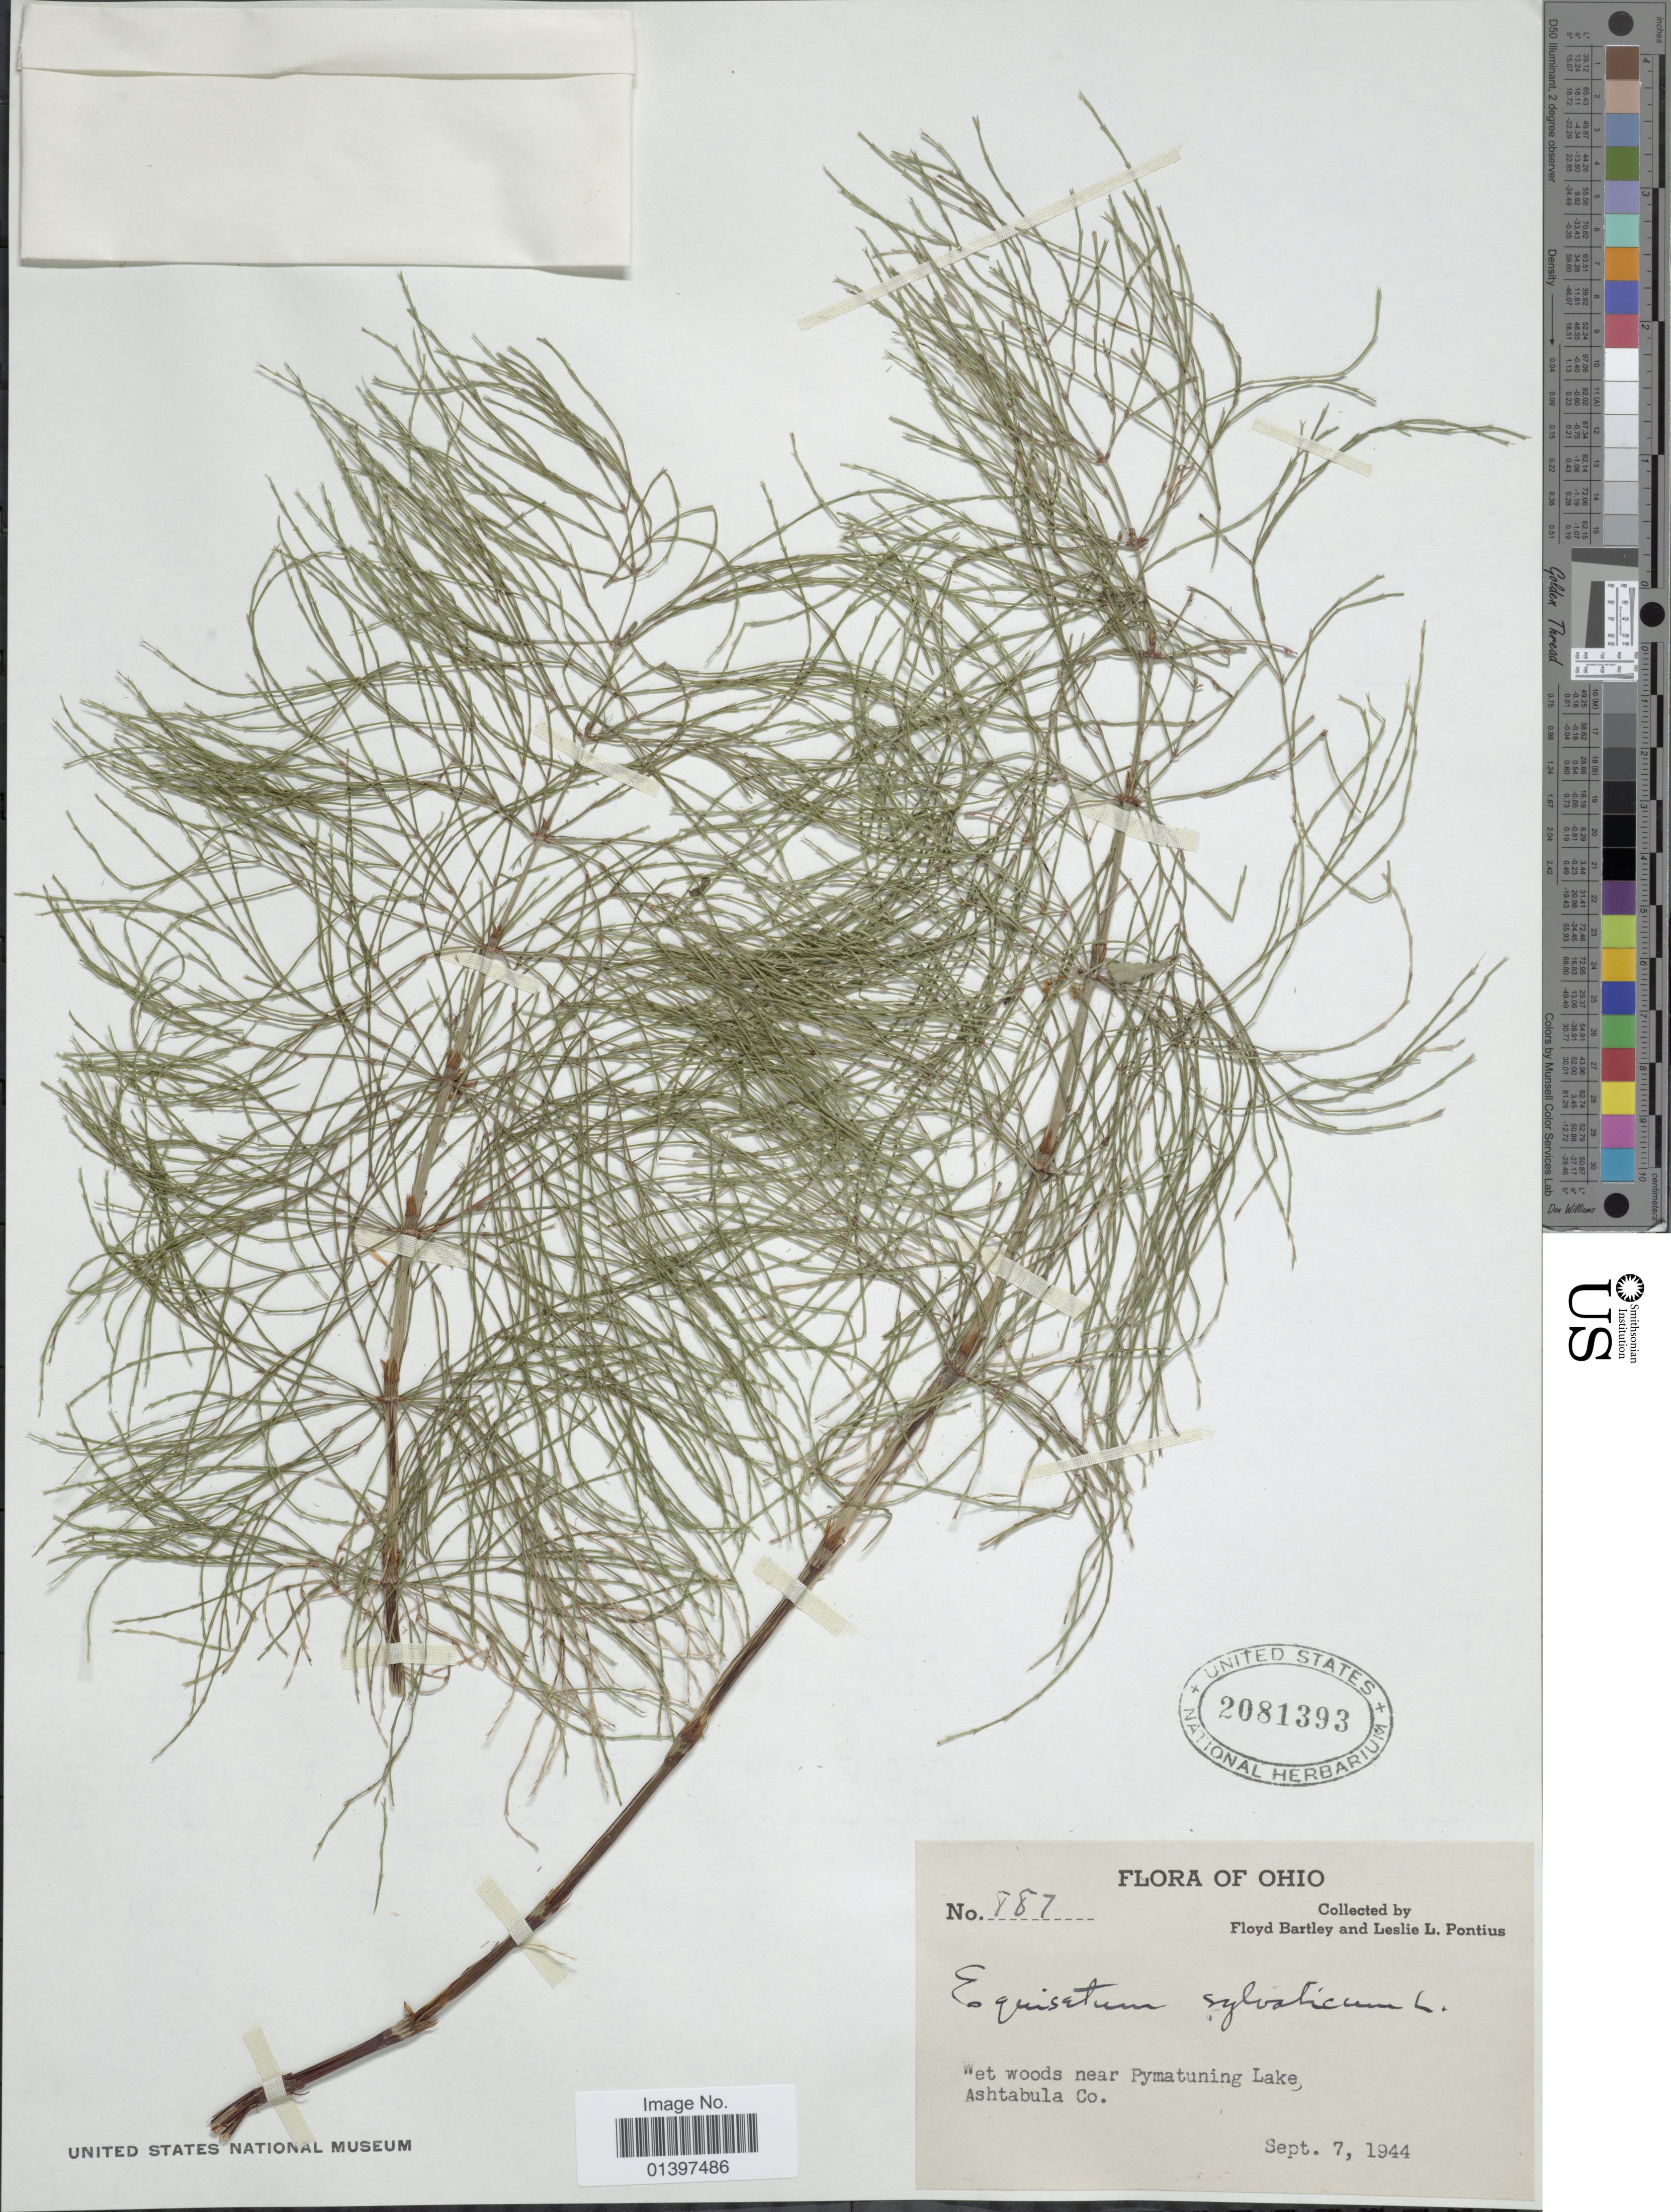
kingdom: Plantae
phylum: Tracheophyta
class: Polypodiopsida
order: Equisetales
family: Equisetaceae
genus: Equisetum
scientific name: Equisetum sylvaticum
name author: L.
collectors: F. Bartley & L. Pontius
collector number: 887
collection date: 1944-09-07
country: United States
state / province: Ohio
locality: Wet woods near Pymatuning Lake, Ashtabula Co.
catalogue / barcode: US 2081393